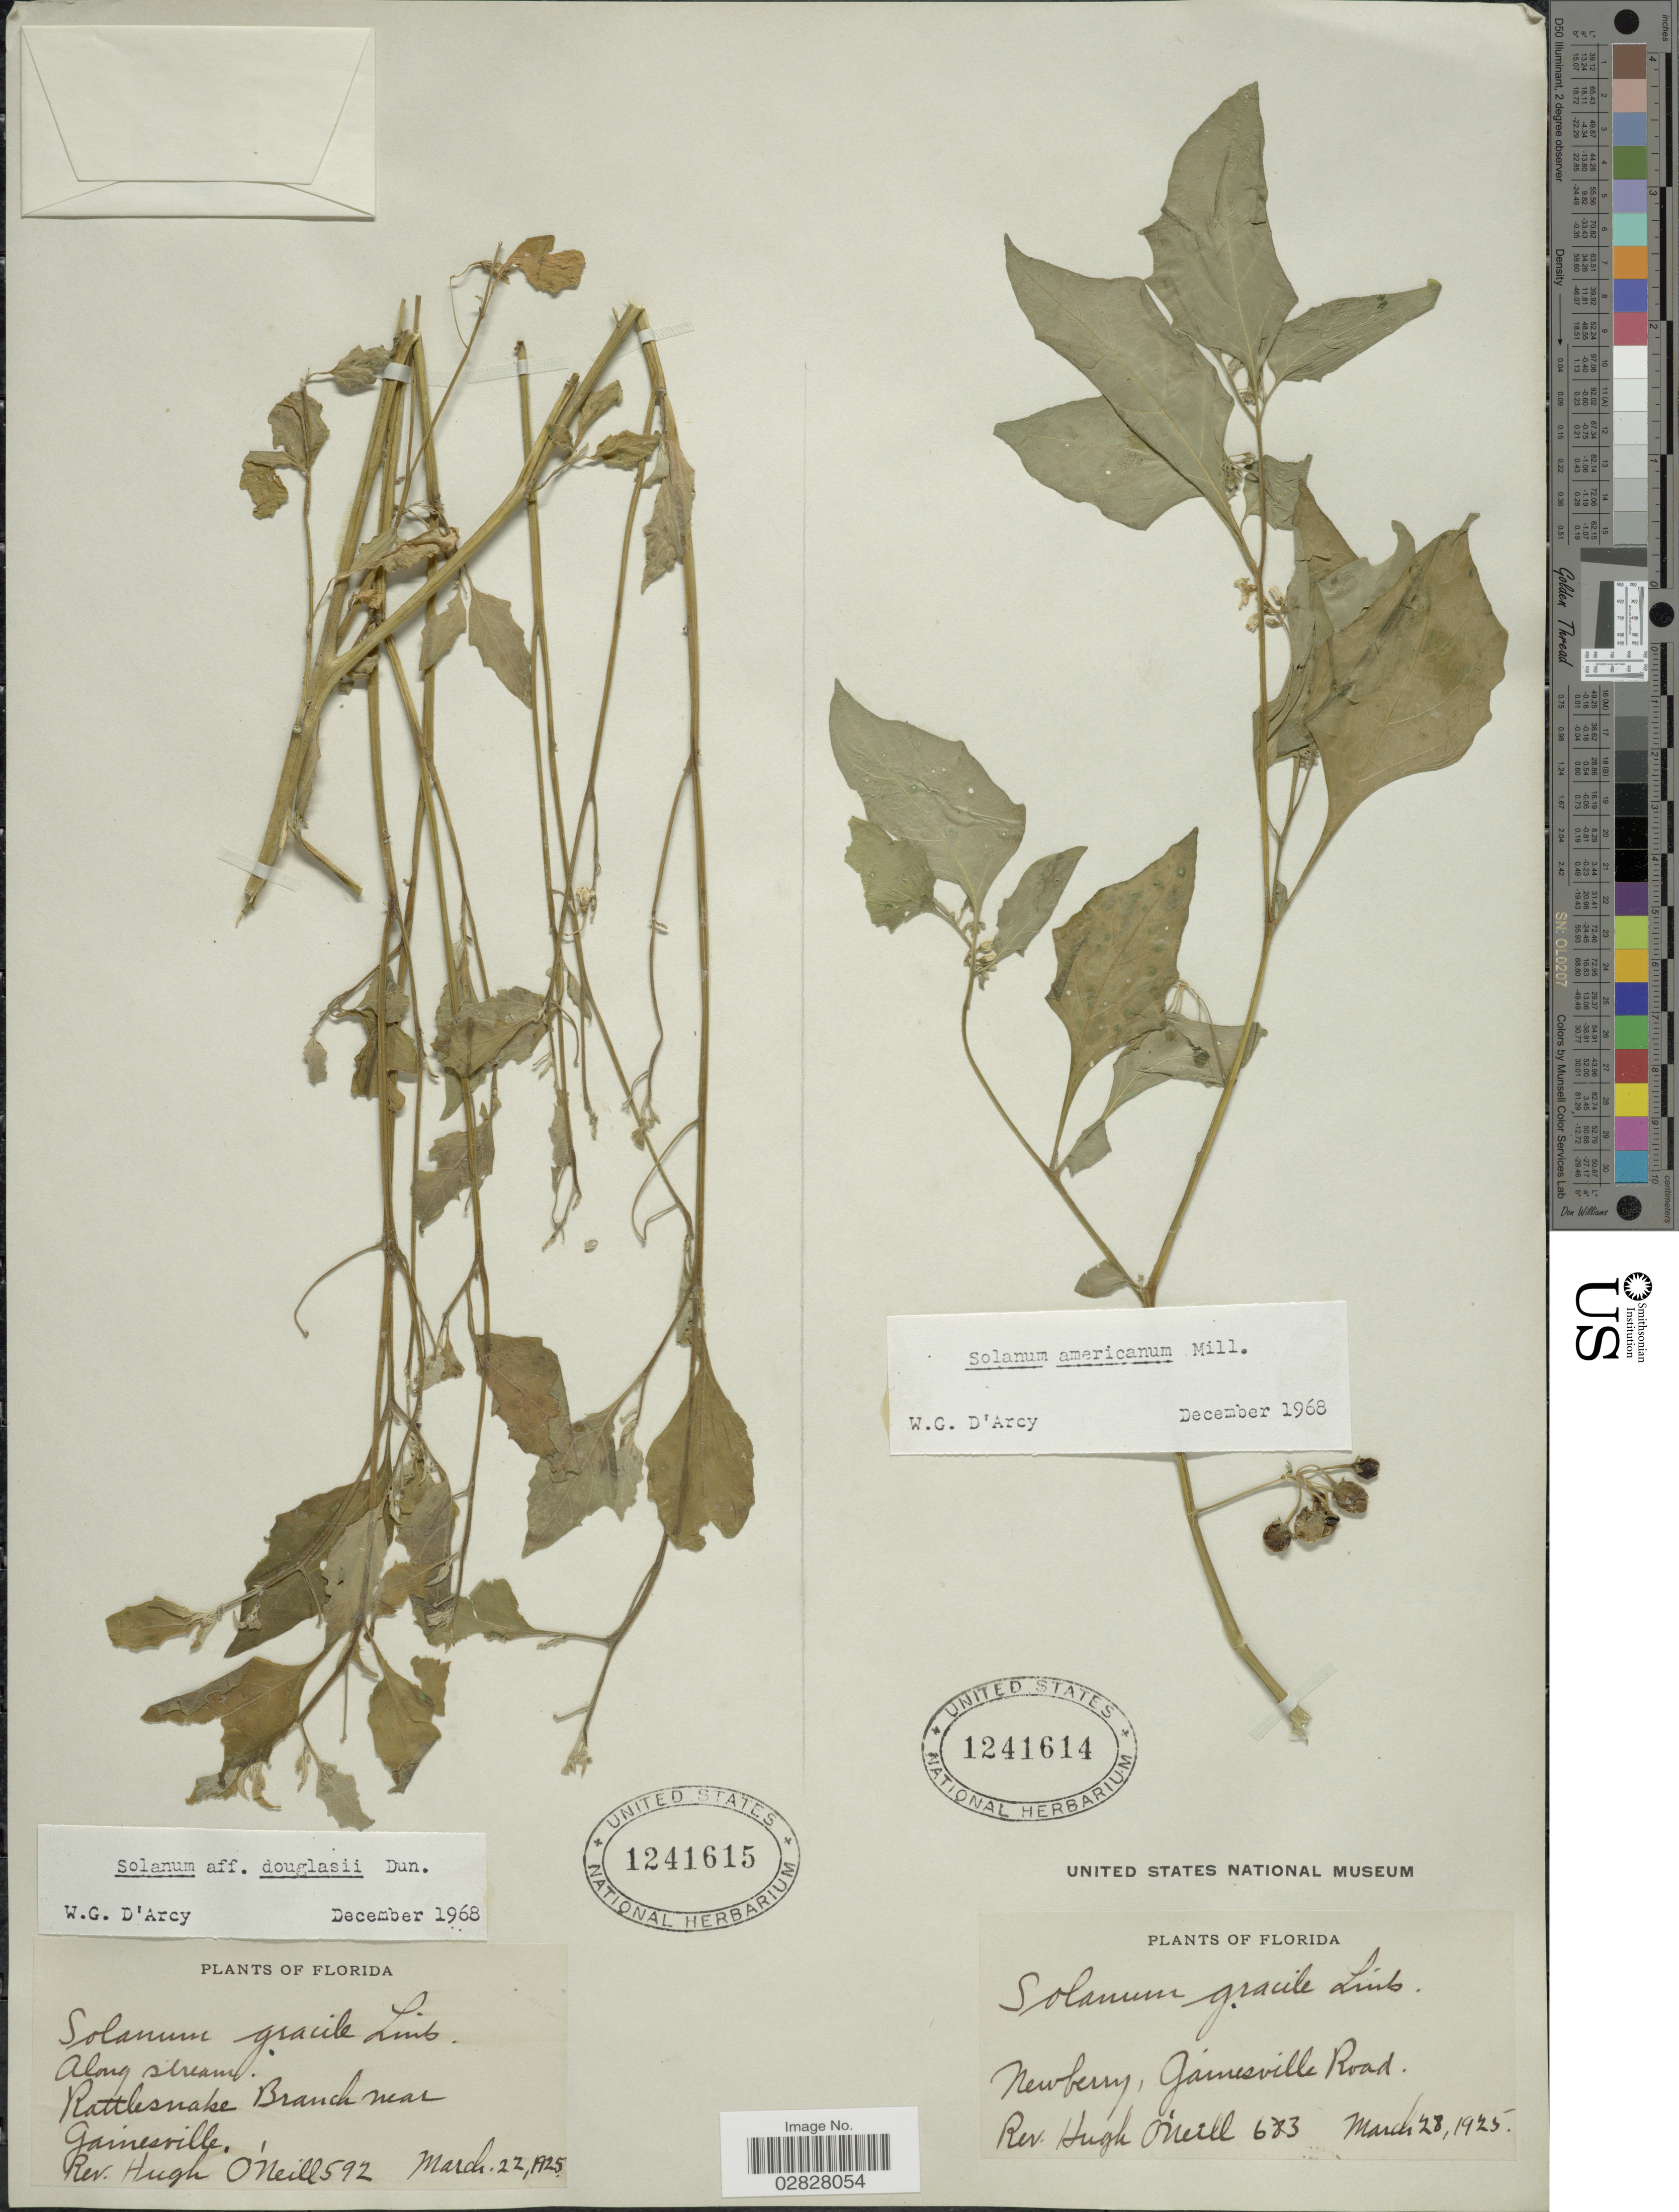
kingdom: Plantae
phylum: Tracheophyta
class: Magnoliopsida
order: Solanales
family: Solanaceae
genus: Solanum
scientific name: Solanum americanum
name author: Mill.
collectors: H. O'Neill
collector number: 592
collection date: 1925-03-22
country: United States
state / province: Florida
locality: Along stream. Rattlesnake Branch near Gainesville.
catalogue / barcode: US 1241615